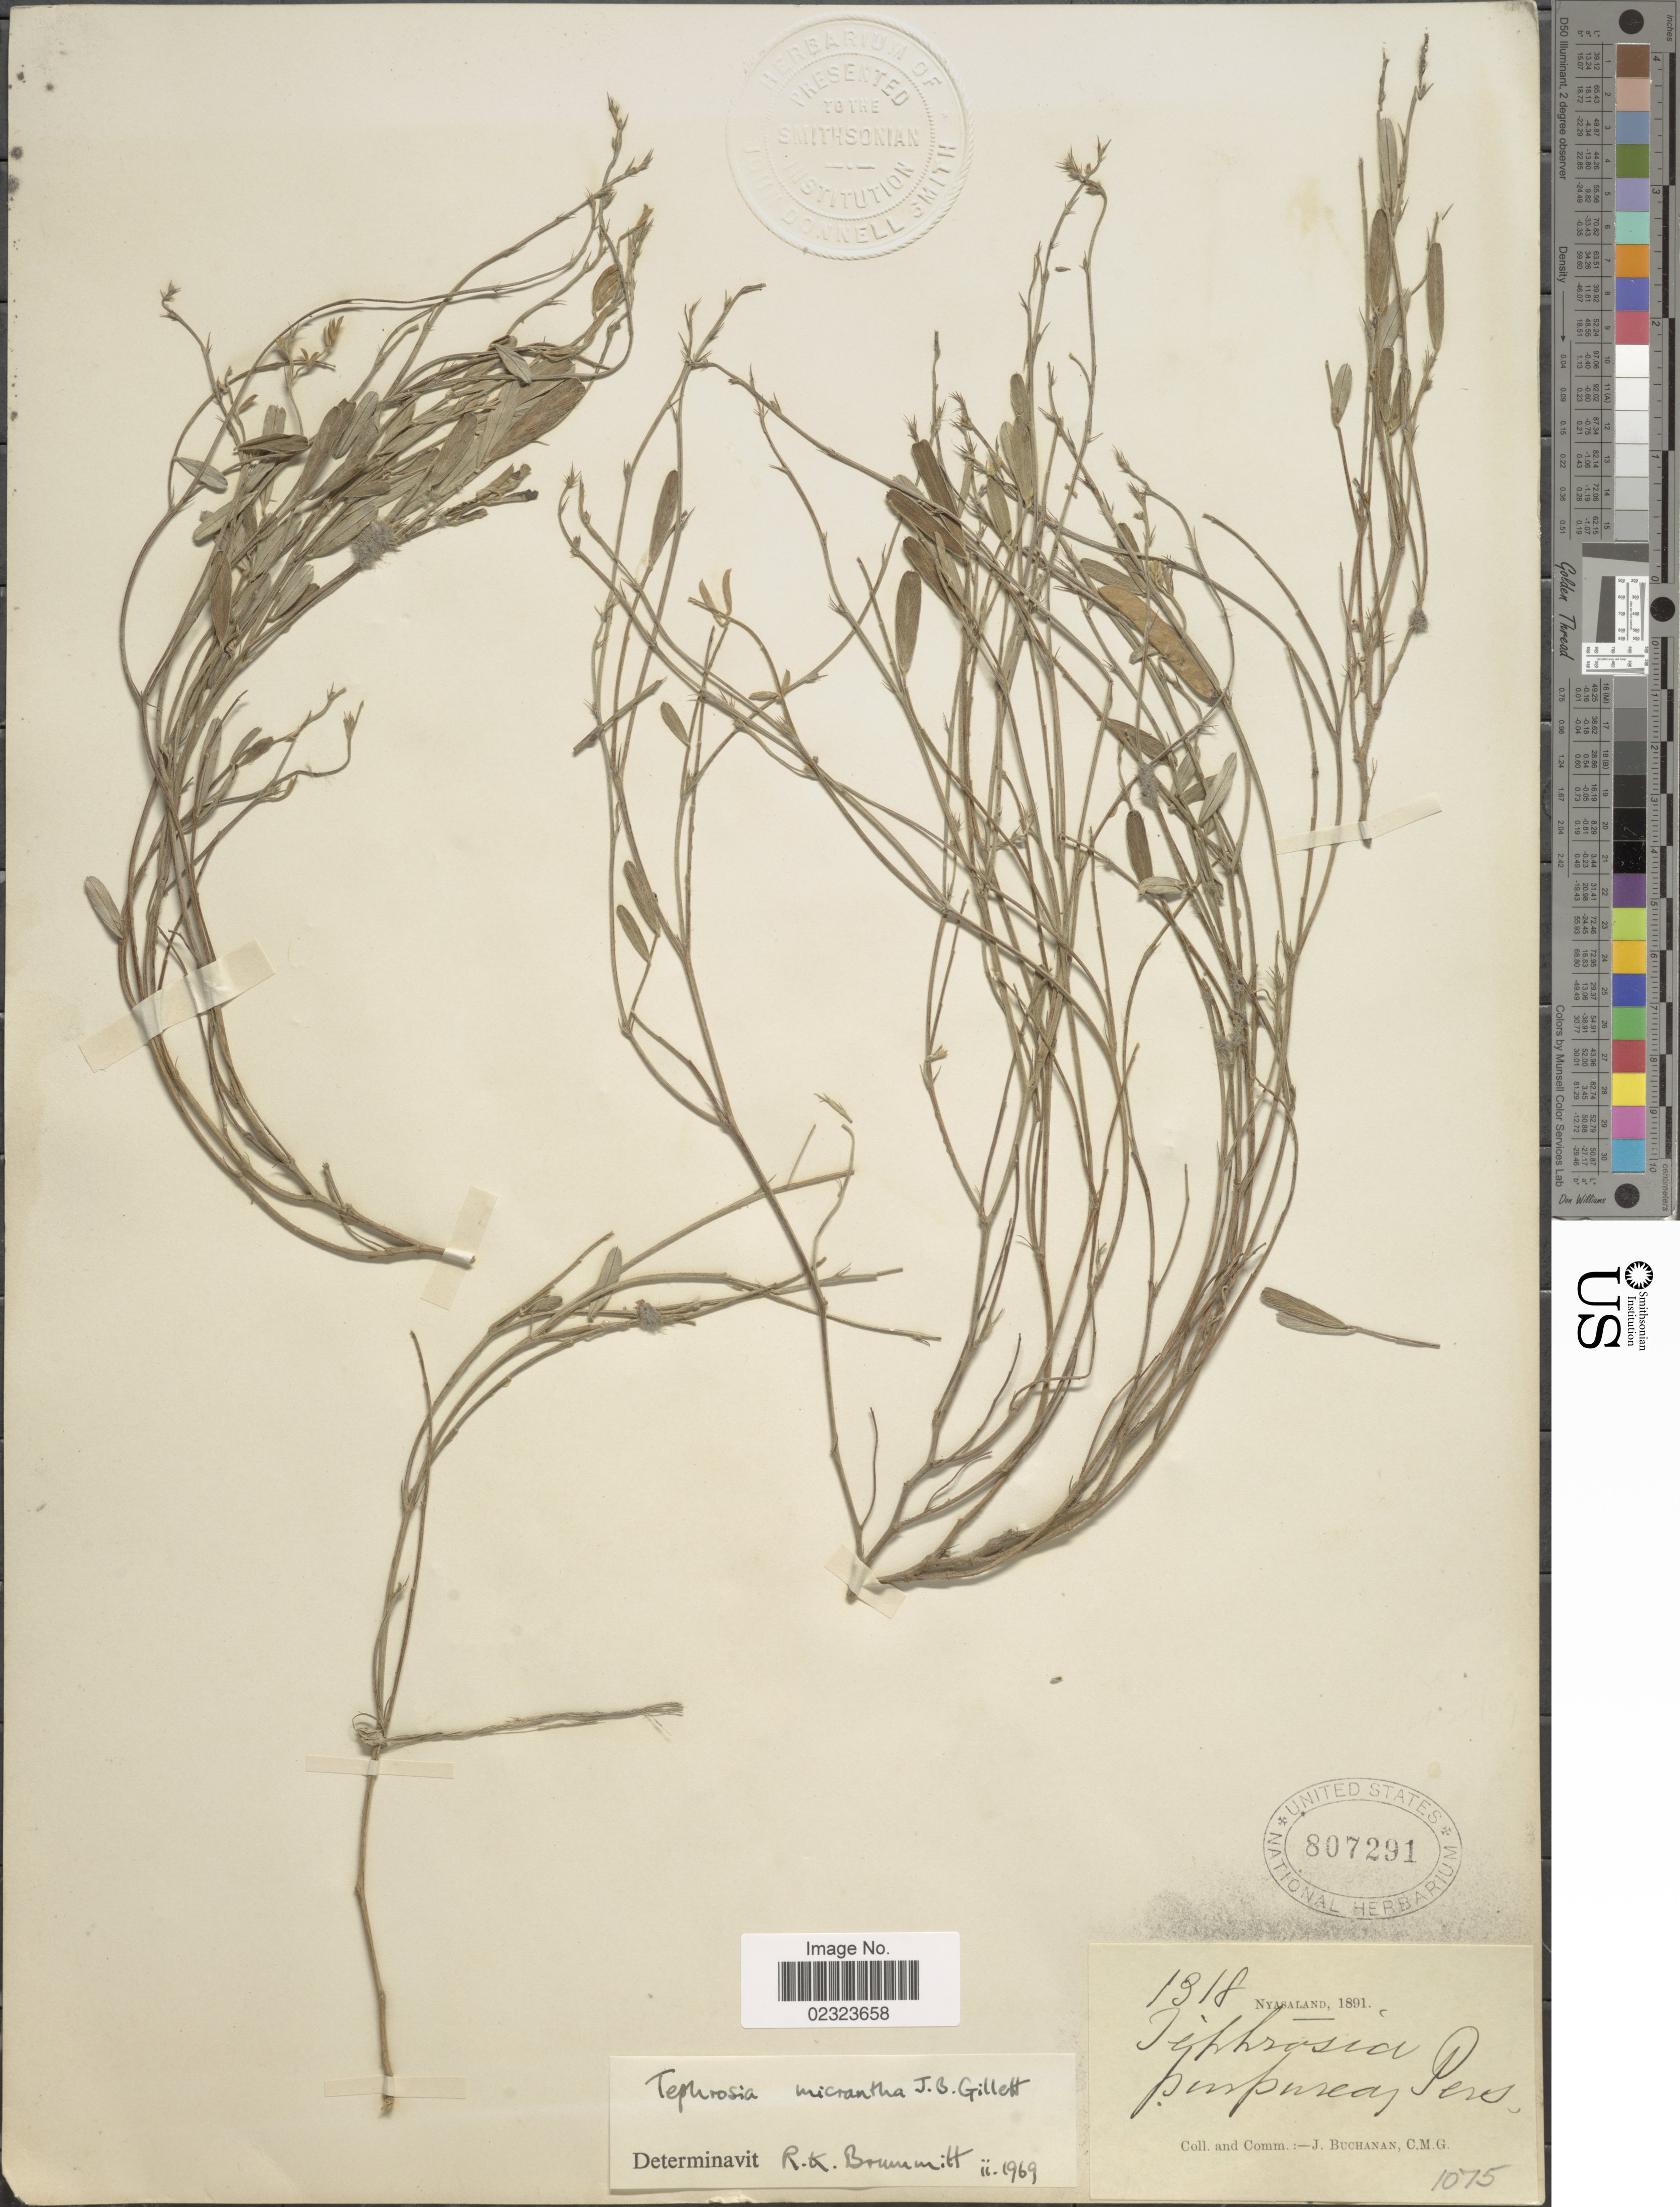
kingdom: Plantae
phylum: Tracheophyta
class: Magnoliopsida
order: Fabales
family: Fabaceae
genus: Tephrosia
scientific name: Tephrosia micrantha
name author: J.B. Gillett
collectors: J. Buchanan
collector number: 1318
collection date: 1891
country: Malawi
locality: Nyasaland.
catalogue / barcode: US 807291